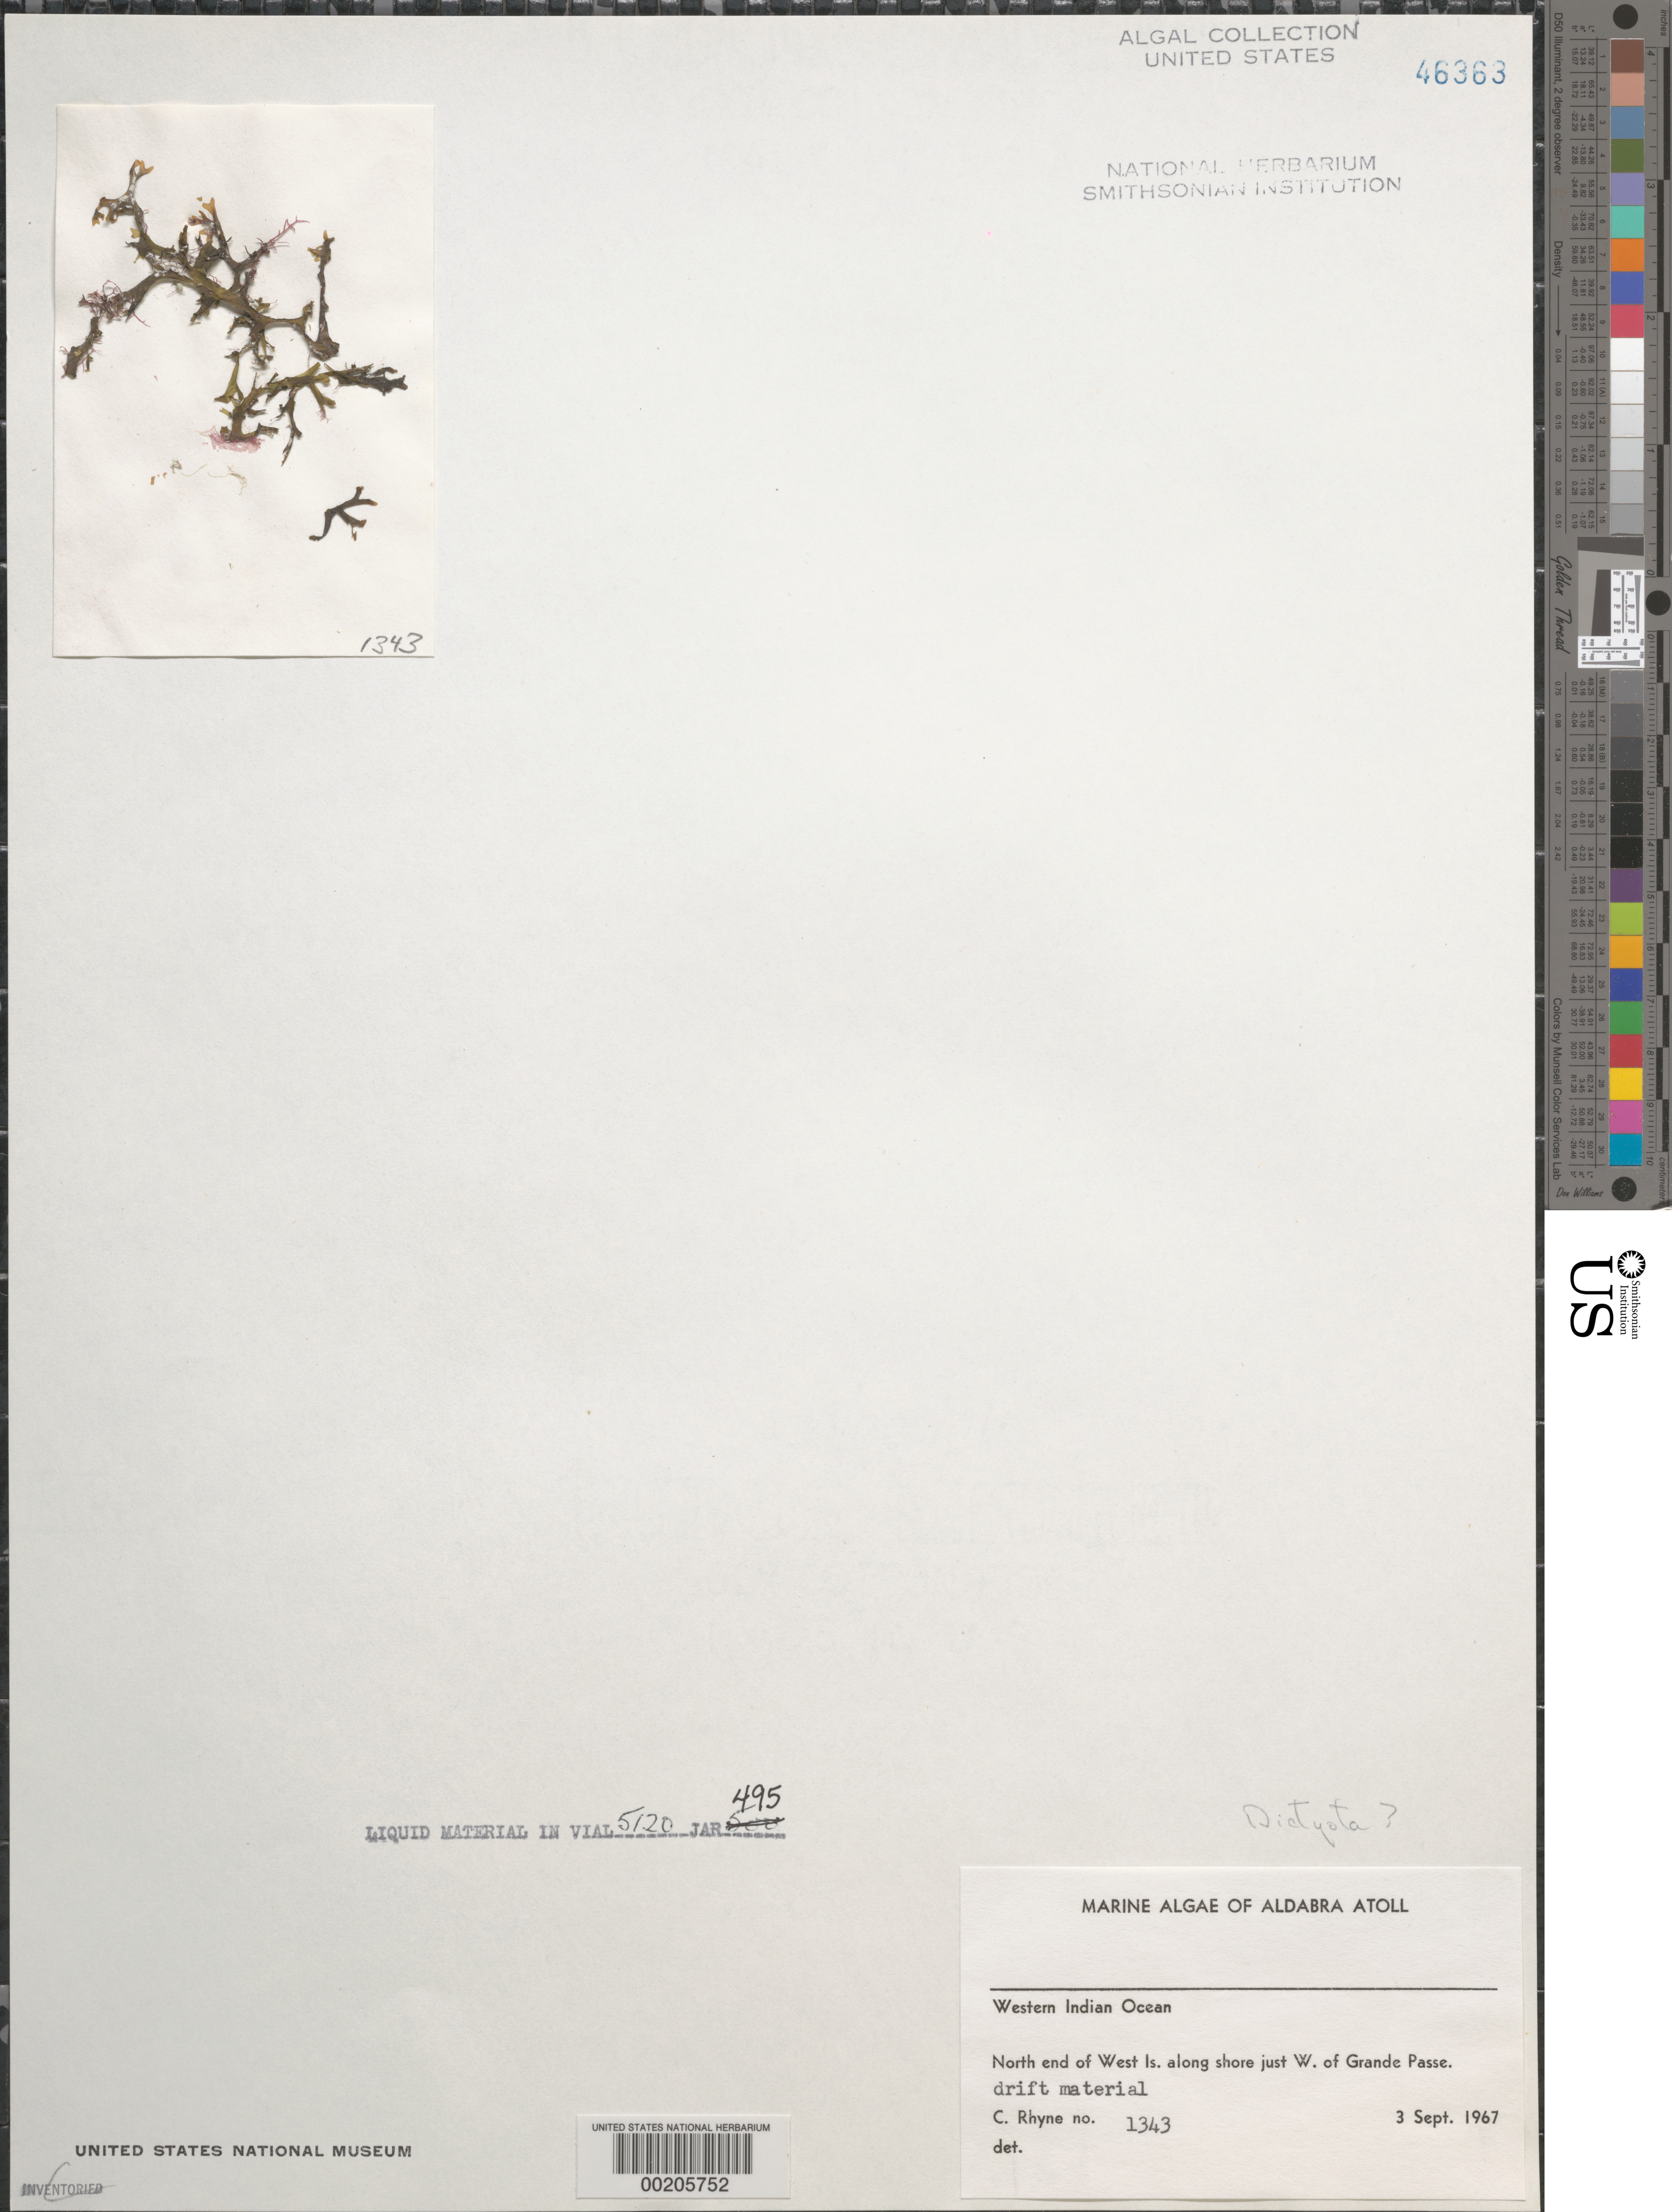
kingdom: Chromista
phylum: Ochrophyta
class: Phaeophyceae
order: Dictyotales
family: Dictyotaceae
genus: Dictyota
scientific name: Dictyota sp.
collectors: C. Rhyne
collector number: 1343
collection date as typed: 03 Sep 1967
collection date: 1967-09-03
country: Seychelles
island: Aldabra Atoll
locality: West Islet, Just west of Grande Pass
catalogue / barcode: US 46363